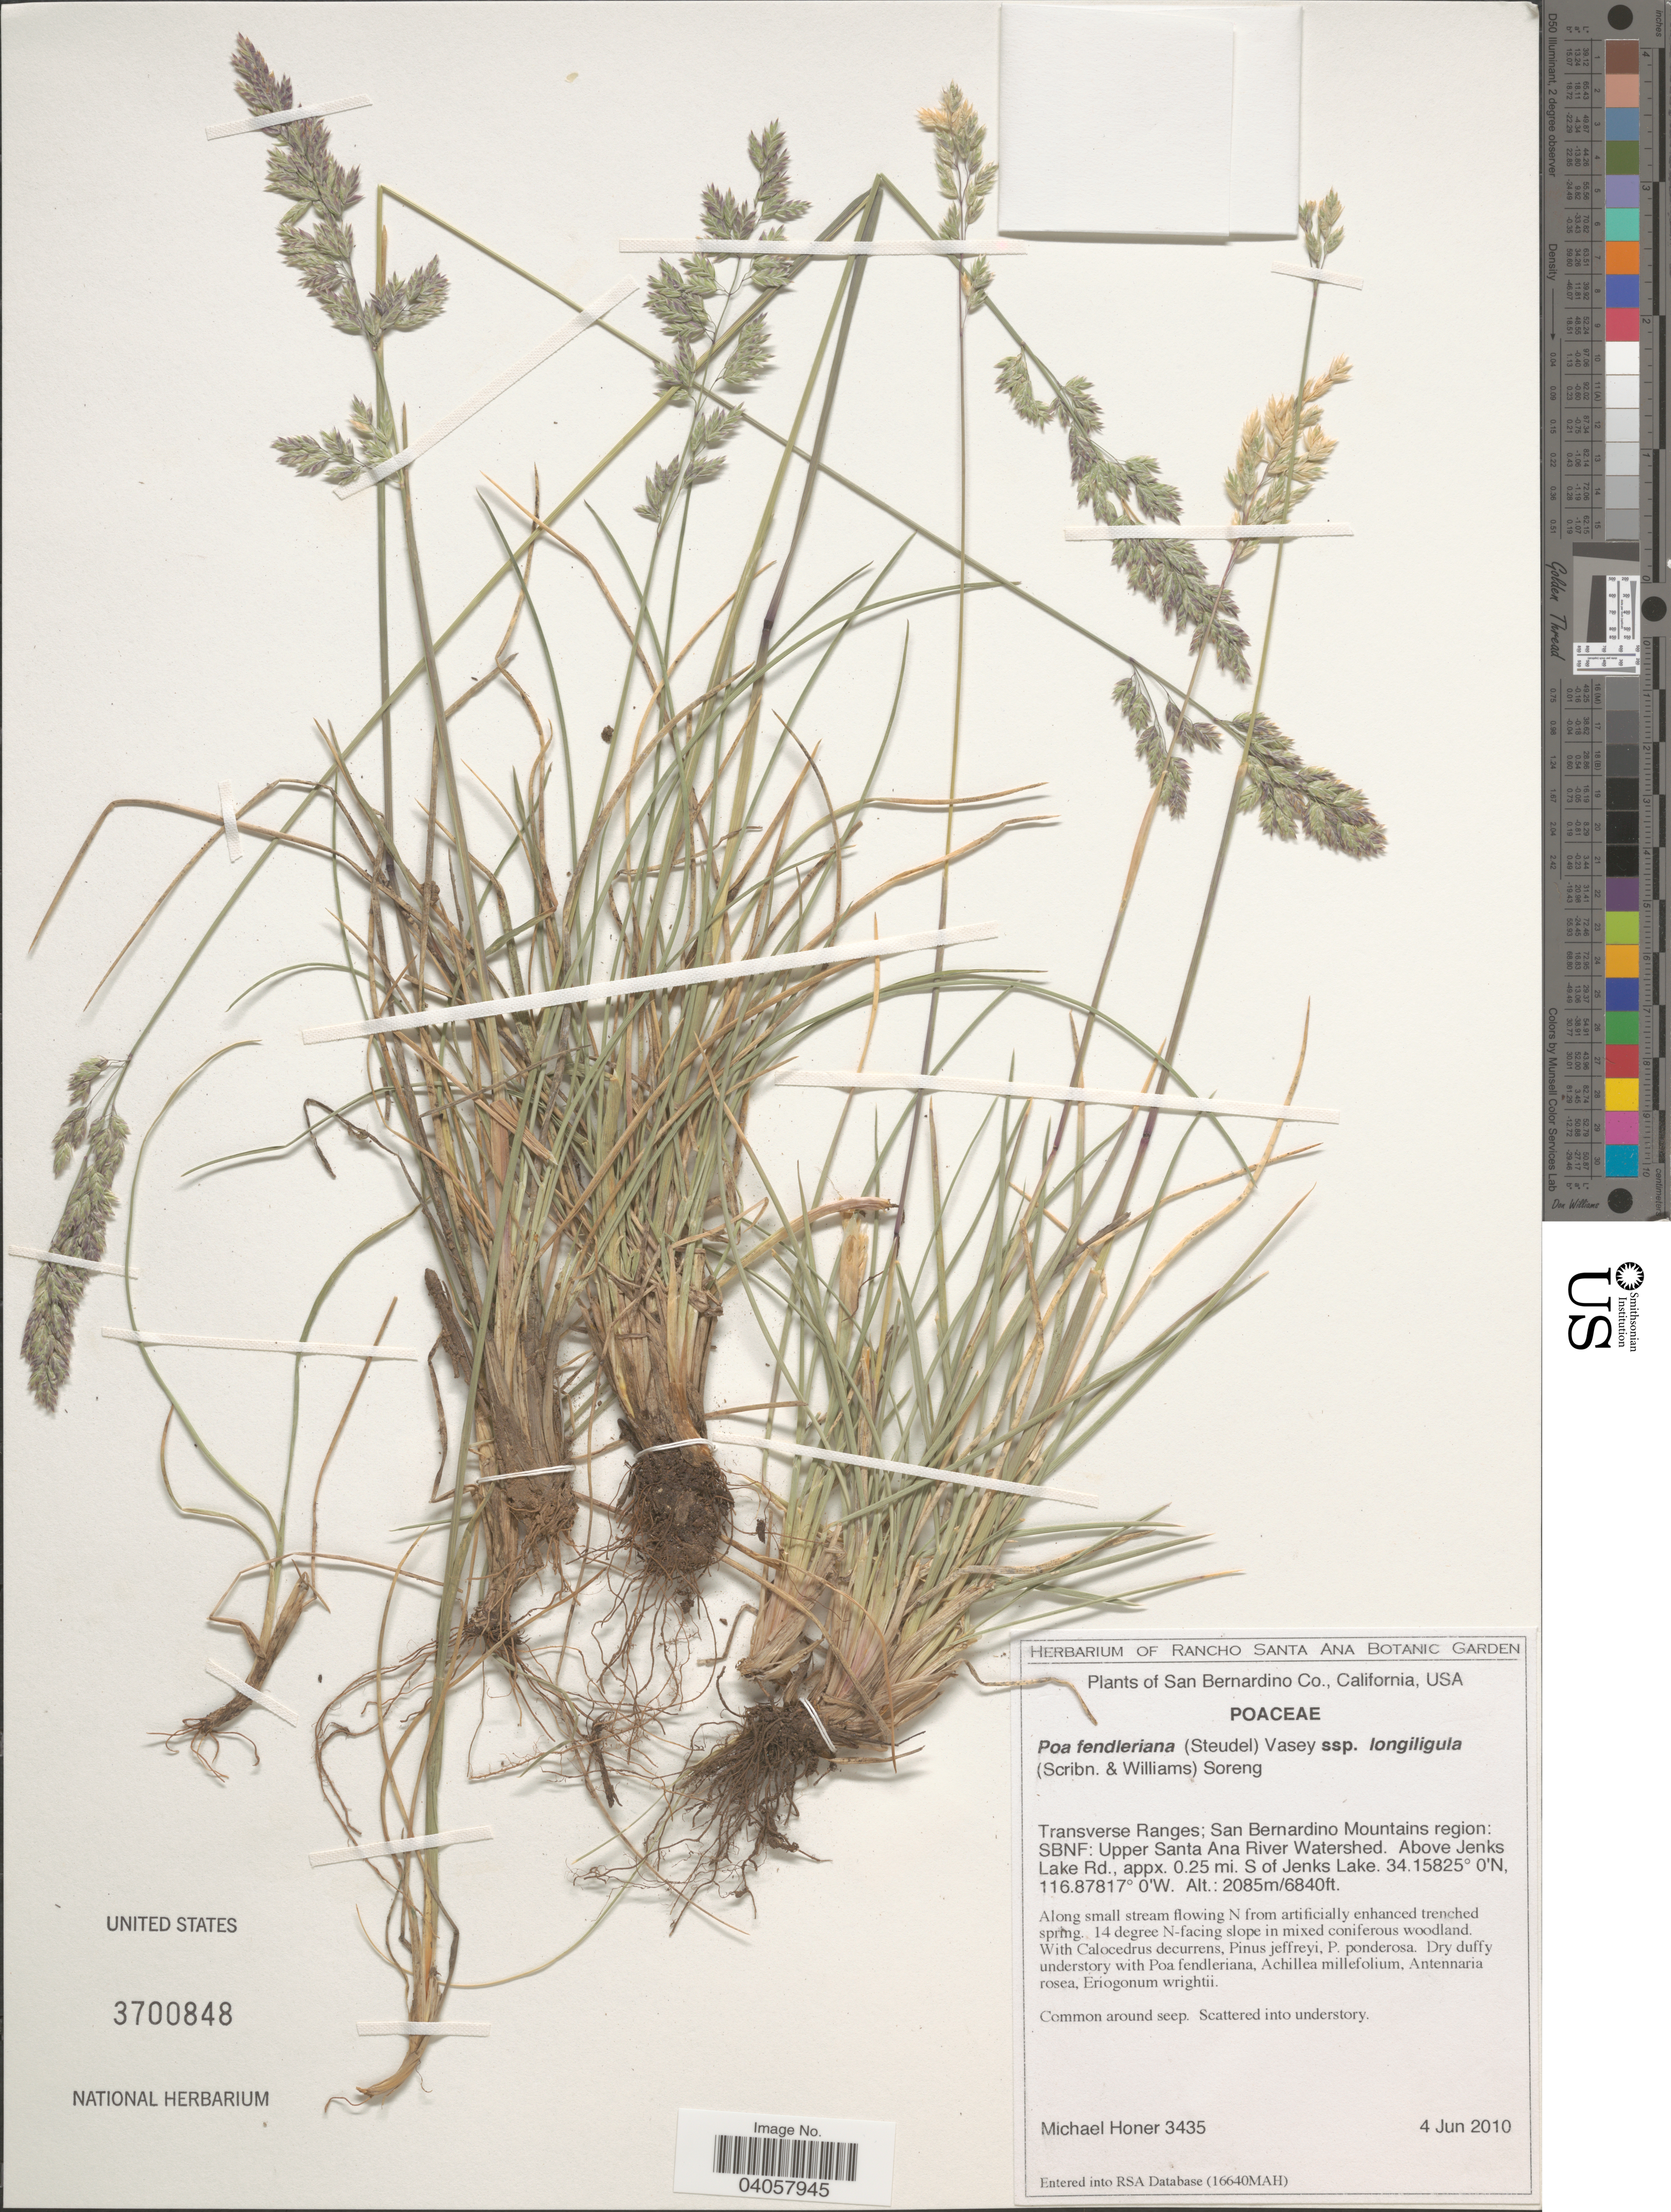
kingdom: Plantae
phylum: Tracheophyta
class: Liliopsida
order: Poales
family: Poaceae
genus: Poa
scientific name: Poa fendleriana subsp. longiligula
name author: (Scribn. & T.A. Williams) Soreng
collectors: M. Höner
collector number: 3435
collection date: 2010-06-04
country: United States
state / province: California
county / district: San Bernardino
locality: San Bernardino Co. Transverse Ranges: San Bernardino Mountains region: SBNF: Upper Santa Ana River Watershed. Above Jenks Lake Rd., appx. 0.25 mi. S of Jenks Lake. Along small stream flowing N from artificially enhanced trenched spring. 14 degree N-facing slope in mixed coniferous woodland.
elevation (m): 636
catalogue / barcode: US 3700848